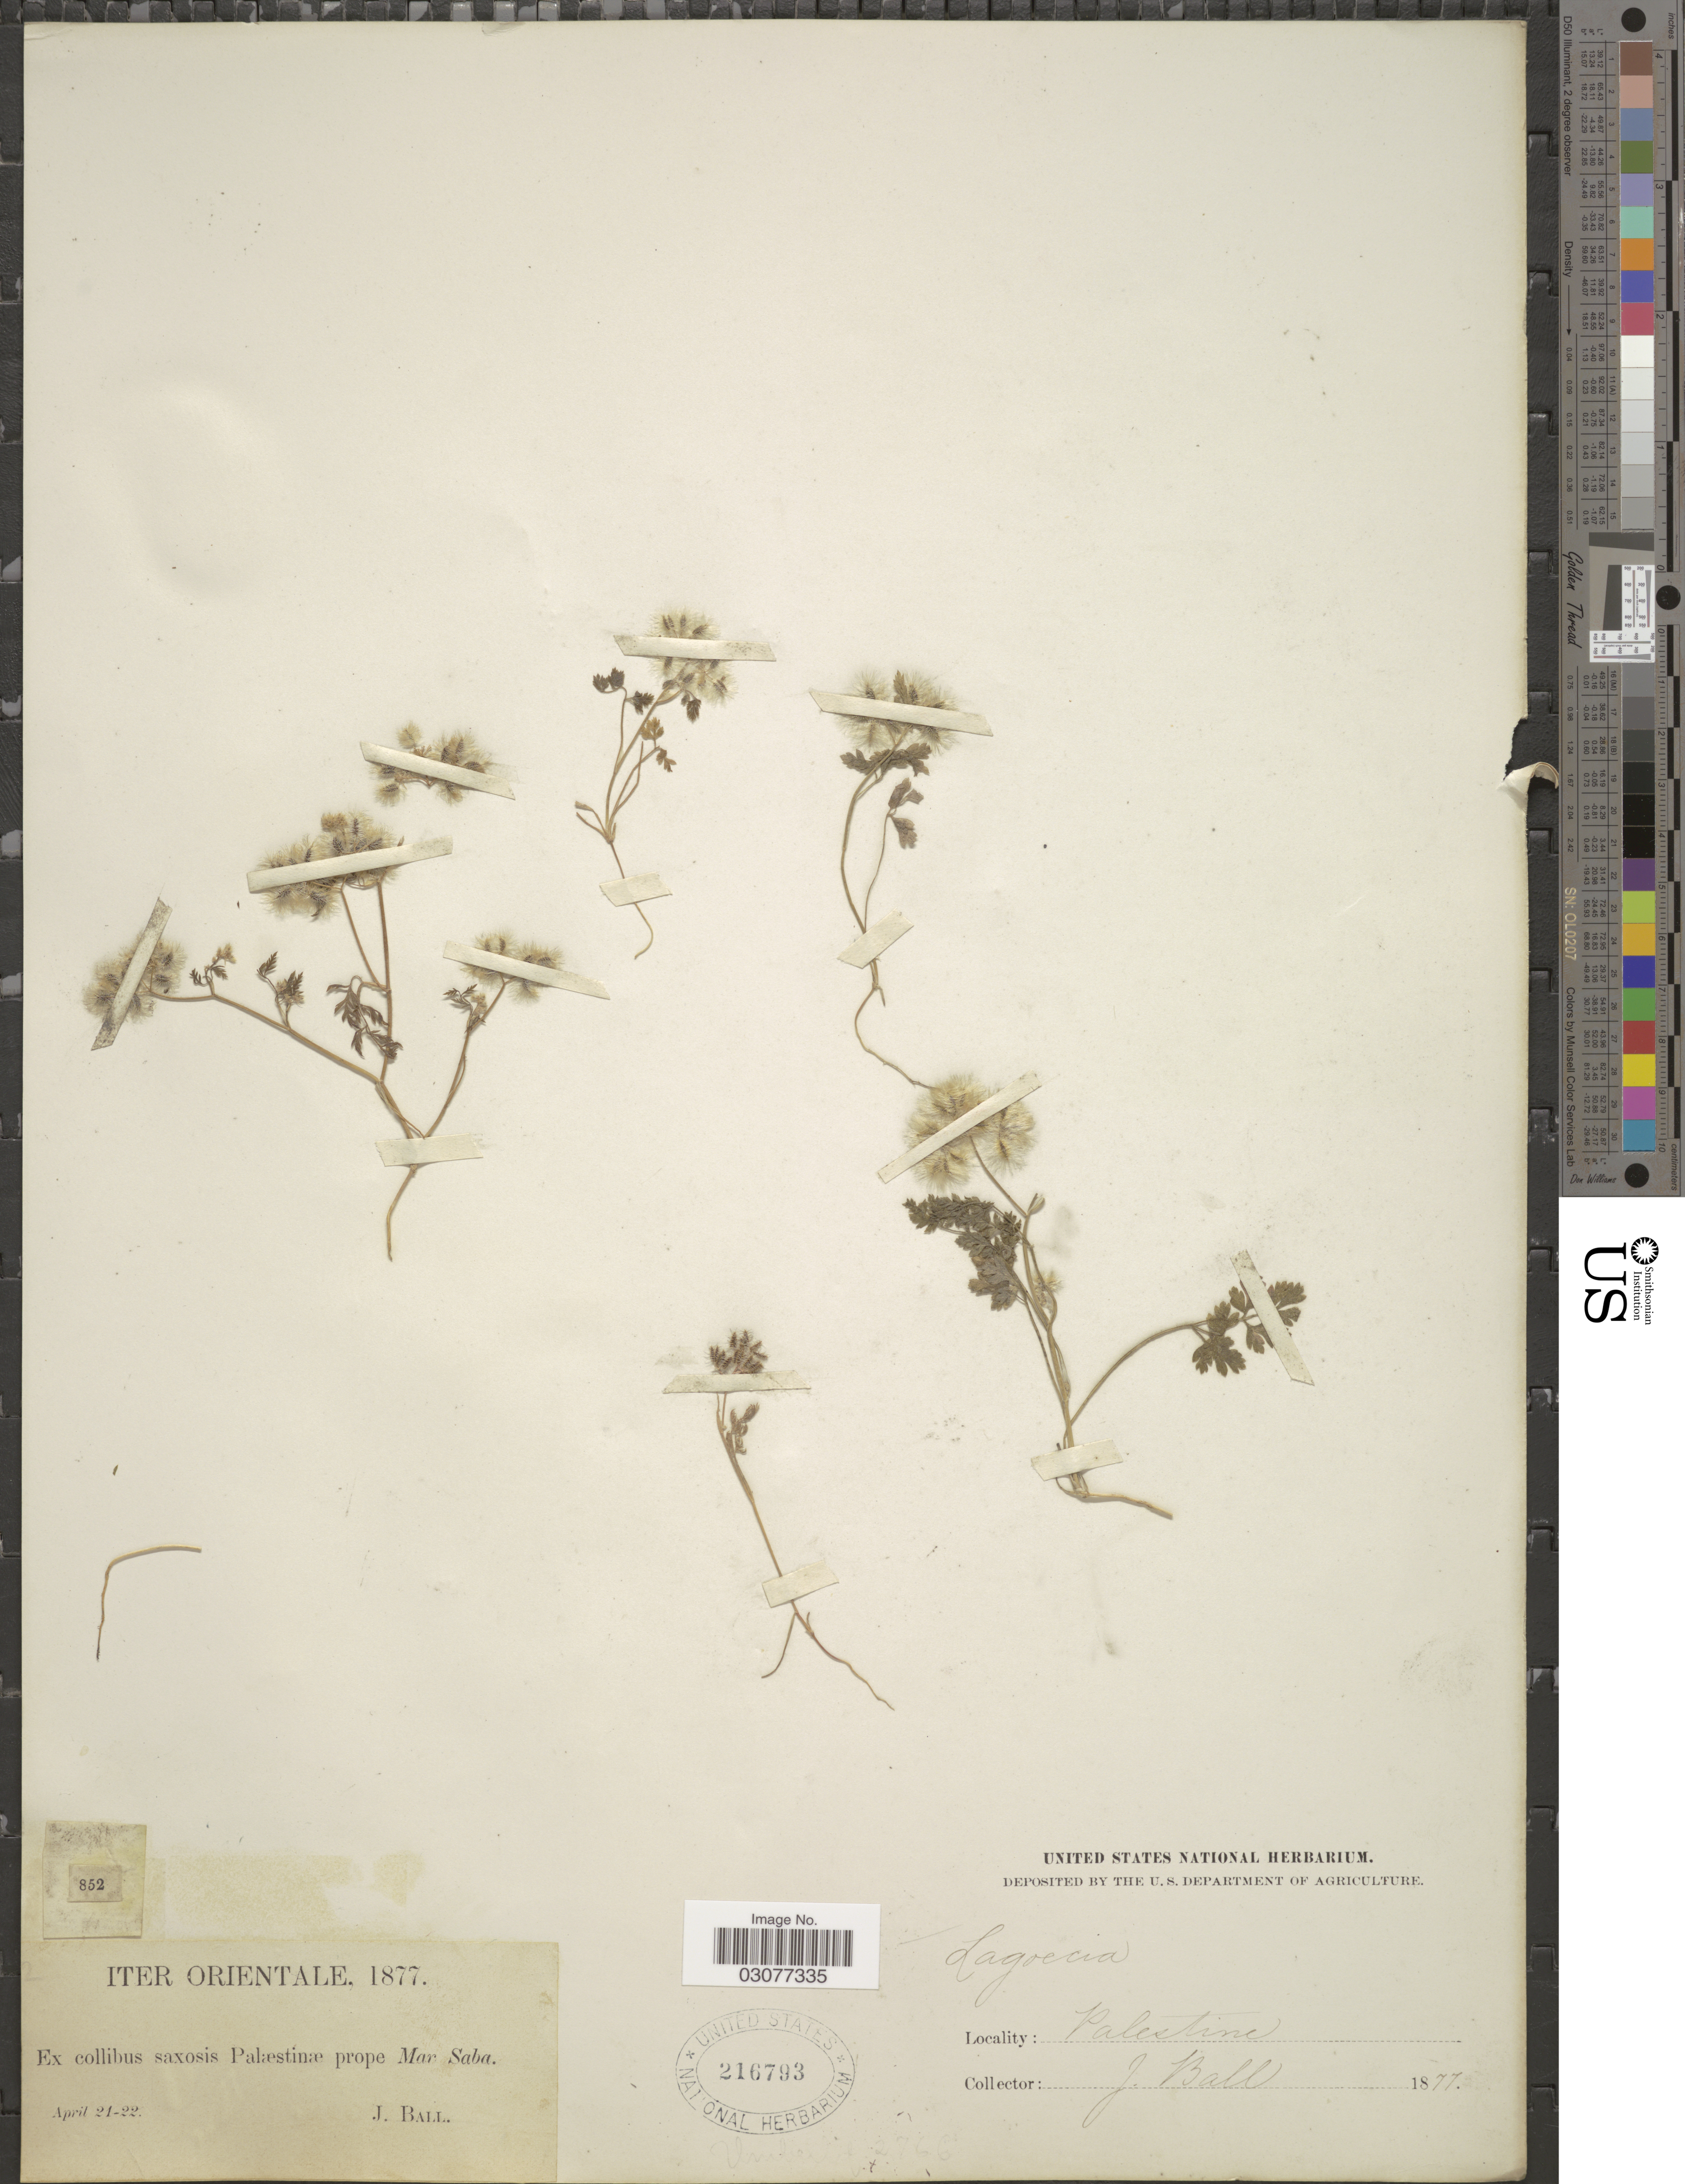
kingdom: Plantae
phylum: Tracheophyta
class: Magnoliopsida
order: Apiales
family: Apiaceae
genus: Lagoecia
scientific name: Lagoecia sp.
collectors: J. Ball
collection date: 1877-04-21/1877-04-22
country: Israel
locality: Iter Orientale, Ex collibus saxosis Palæstinæ prope Mar. Saba. Palestine.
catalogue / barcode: US 216793